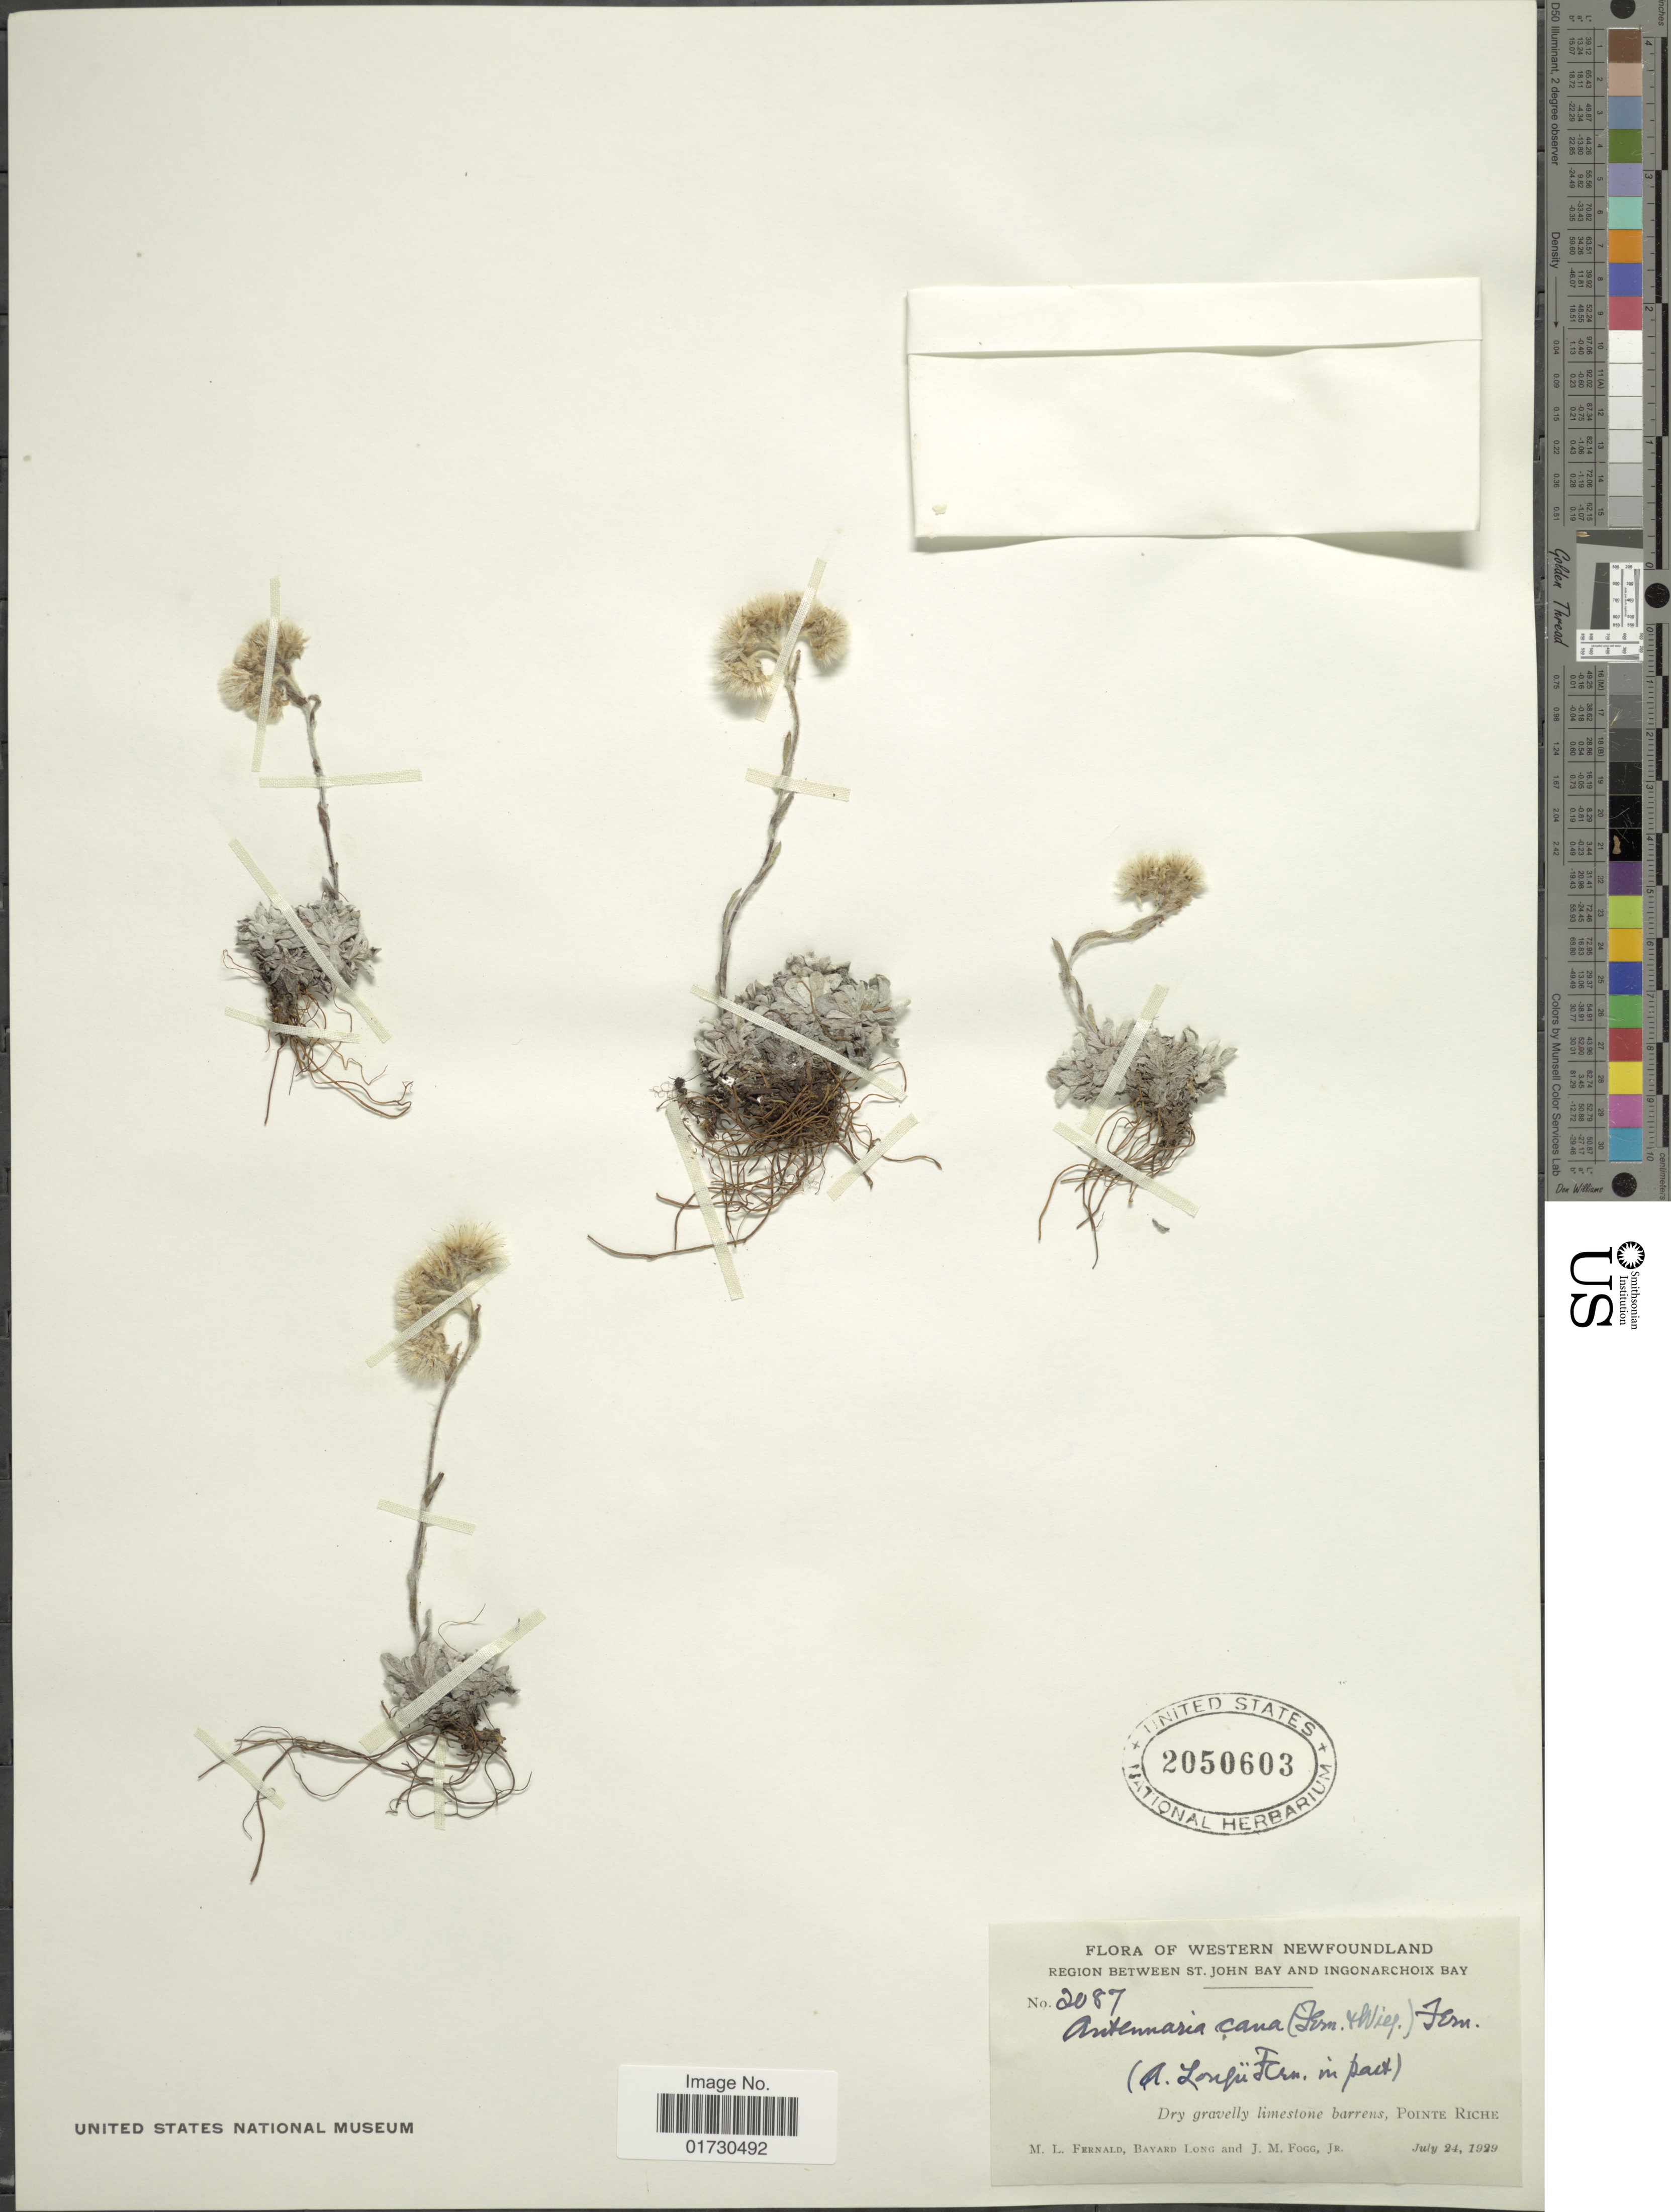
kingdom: Plantae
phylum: Tracheophyta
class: Magnoliopsida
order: Asterales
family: Asteraceae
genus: Antennaria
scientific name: Antennaria cana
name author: (Fernald & Wiegand) Fernald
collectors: M. L. Fernald, B. Long & J. Fogg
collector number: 2087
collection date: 1929-07-24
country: Canada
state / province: Newfoundland and Labrador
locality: Western Newfoundlan, Region Between St. John Bay and Ingonarchoix Bay, Pointe Richie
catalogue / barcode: US 2050603